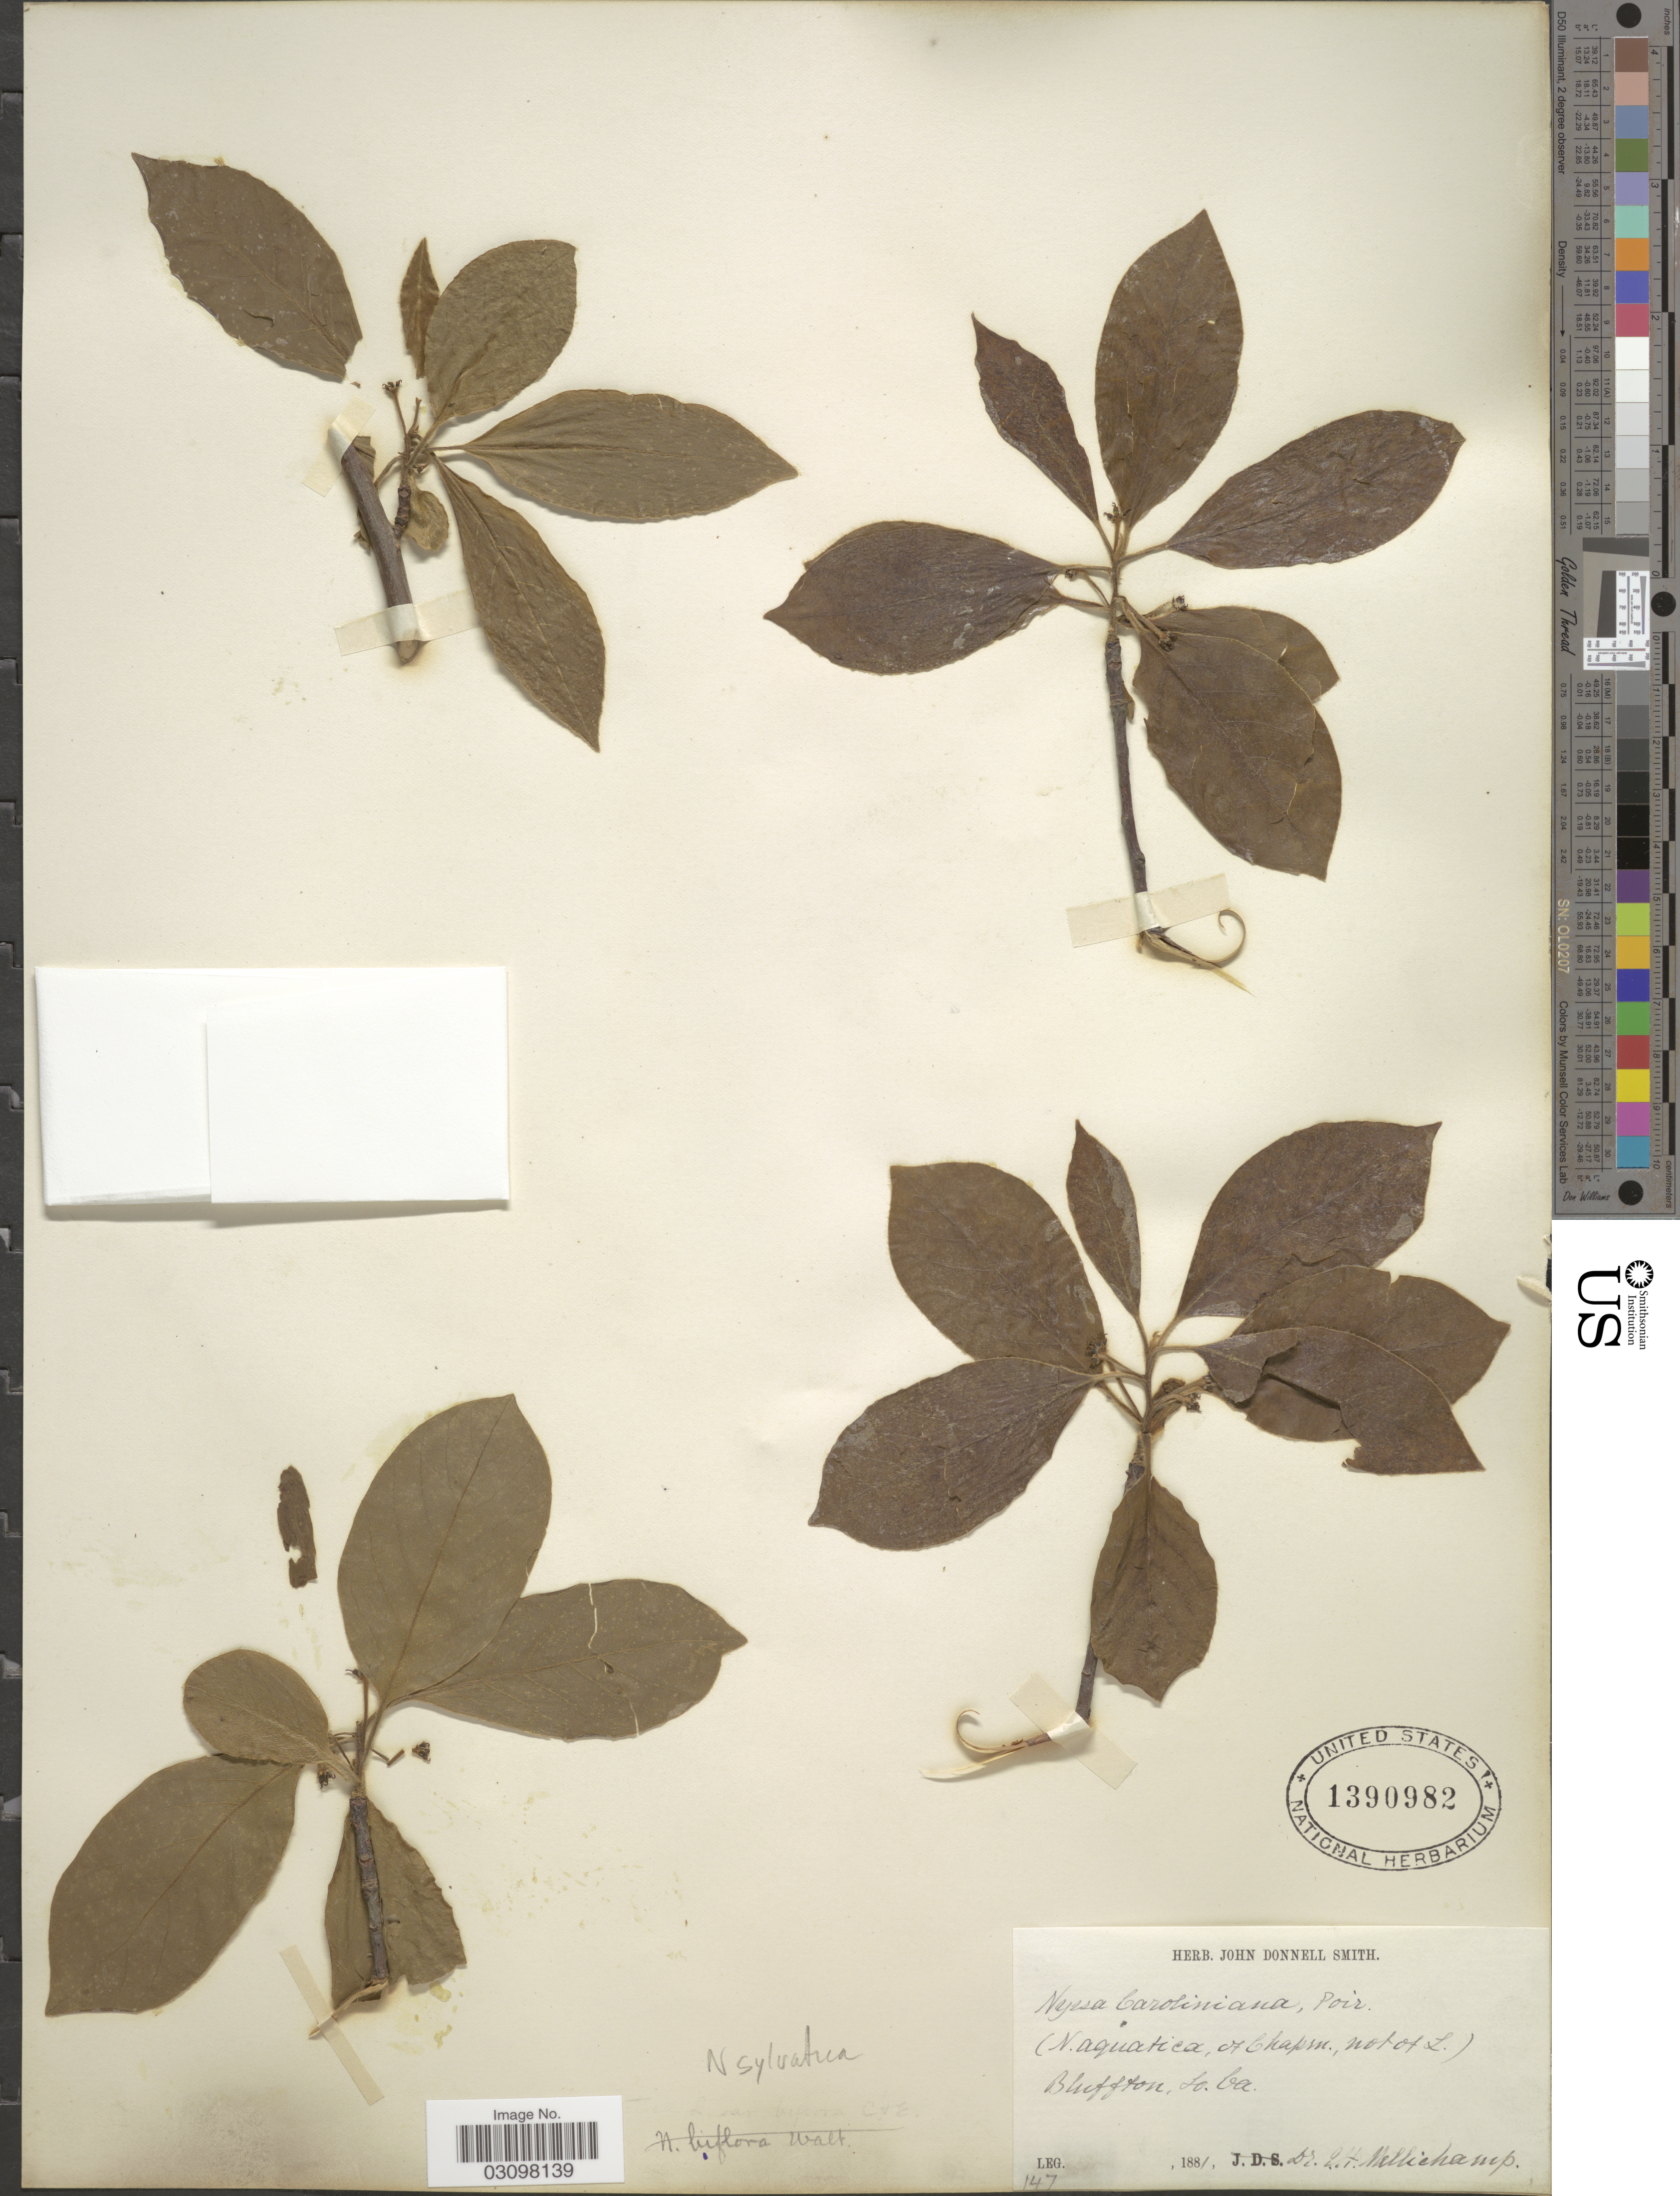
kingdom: Plantae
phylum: Tracheophyta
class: Magnoliopsida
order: Cornales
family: Nyssaceae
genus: Nyssa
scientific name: Nyssa sylvatica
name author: Marshall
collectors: J. H. Mellichamp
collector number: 147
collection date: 1881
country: United States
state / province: South Carolina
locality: Bluffton.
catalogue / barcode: US 1390982